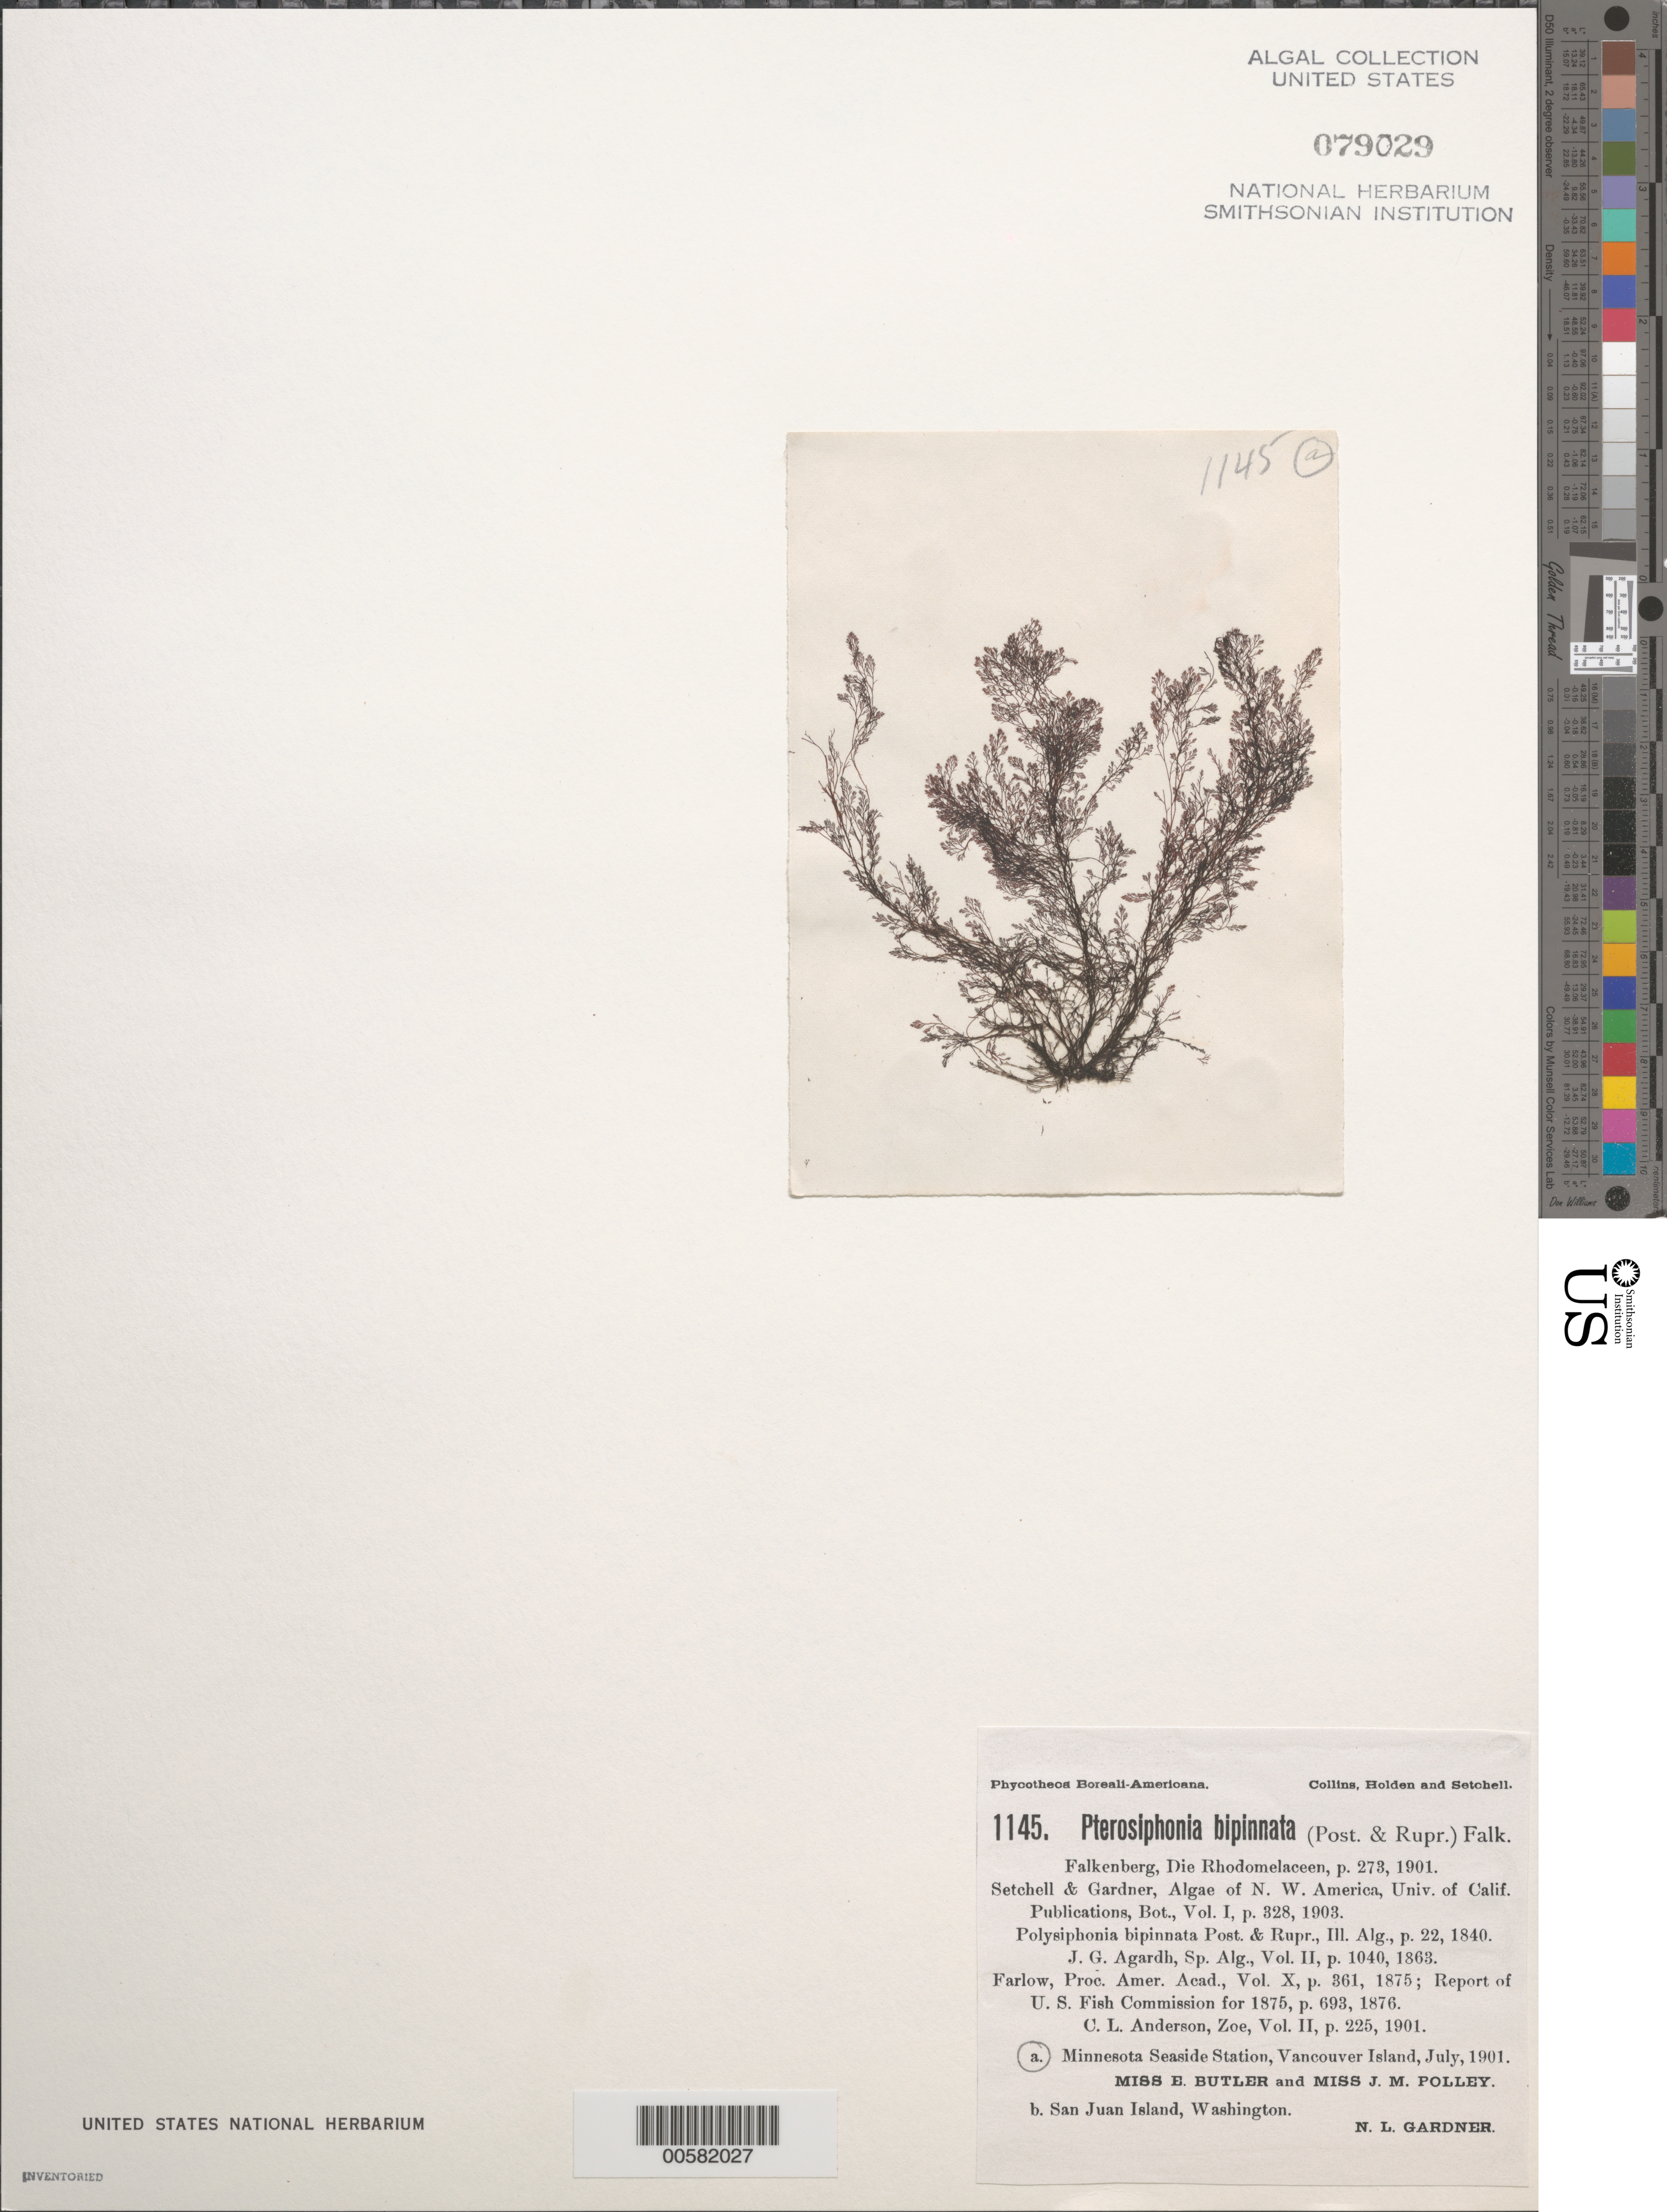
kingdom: Plantae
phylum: Rhodophyta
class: Florideophyceae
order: Ceramiales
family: Rhodomelaceae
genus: Savoiea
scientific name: Savoiea bipinnata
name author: (Postels & Rupr.) M.J. Wynne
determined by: Algae name updating Project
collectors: E. Butler & J. Polley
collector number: PB-A 1145a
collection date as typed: Jul 1901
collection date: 1901-07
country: Canada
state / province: British Columbia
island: Vancouver Island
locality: Minnesota Seaside Station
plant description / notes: Collins, Holden & Setchell, Phycotheca Boreali-Americana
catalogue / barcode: US 79029